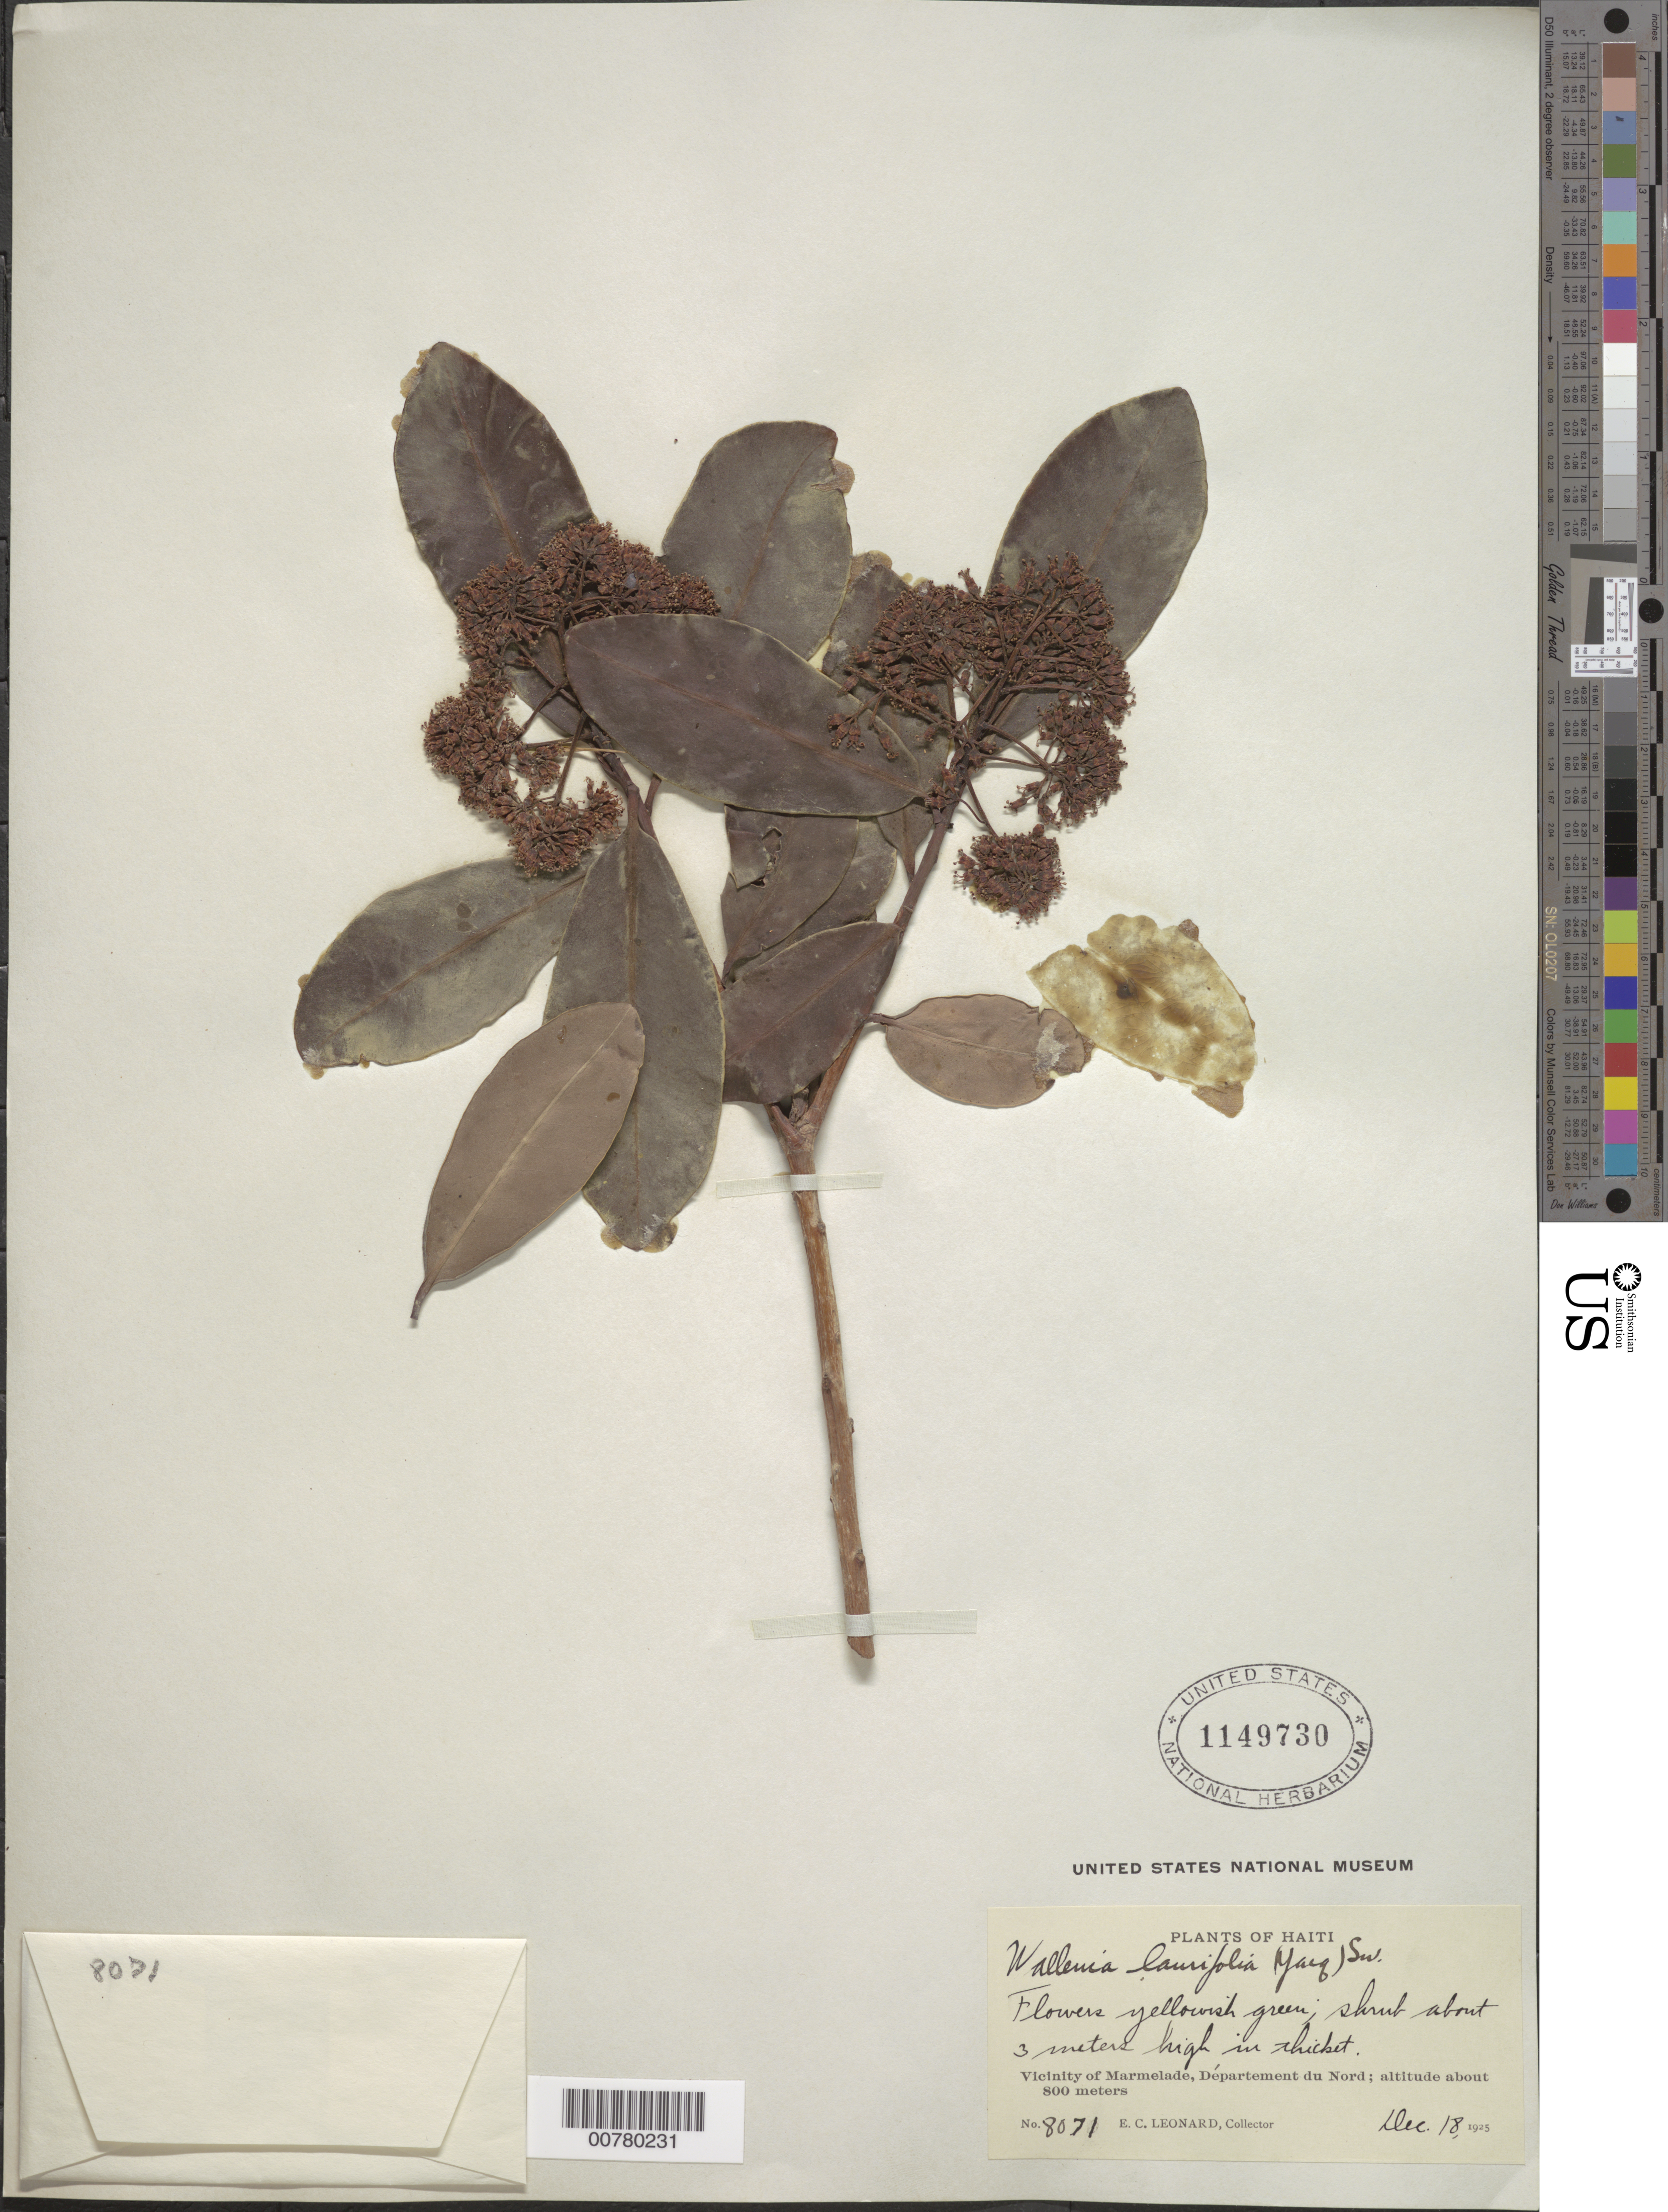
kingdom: Plantae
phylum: Tracheophyta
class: Magnoliopsida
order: Ericales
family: Primulaceae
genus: Wallenia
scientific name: Wallenia laurifolia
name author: Sw.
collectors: E. C. Leonard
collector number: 8071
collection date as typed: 18 Dec 1925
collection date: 1925-12-18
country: Haiti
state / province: Nord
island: Hispaniola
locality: Vicinity of Marmelade.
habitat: In thicket.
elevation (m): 800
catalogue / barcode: US 1149730